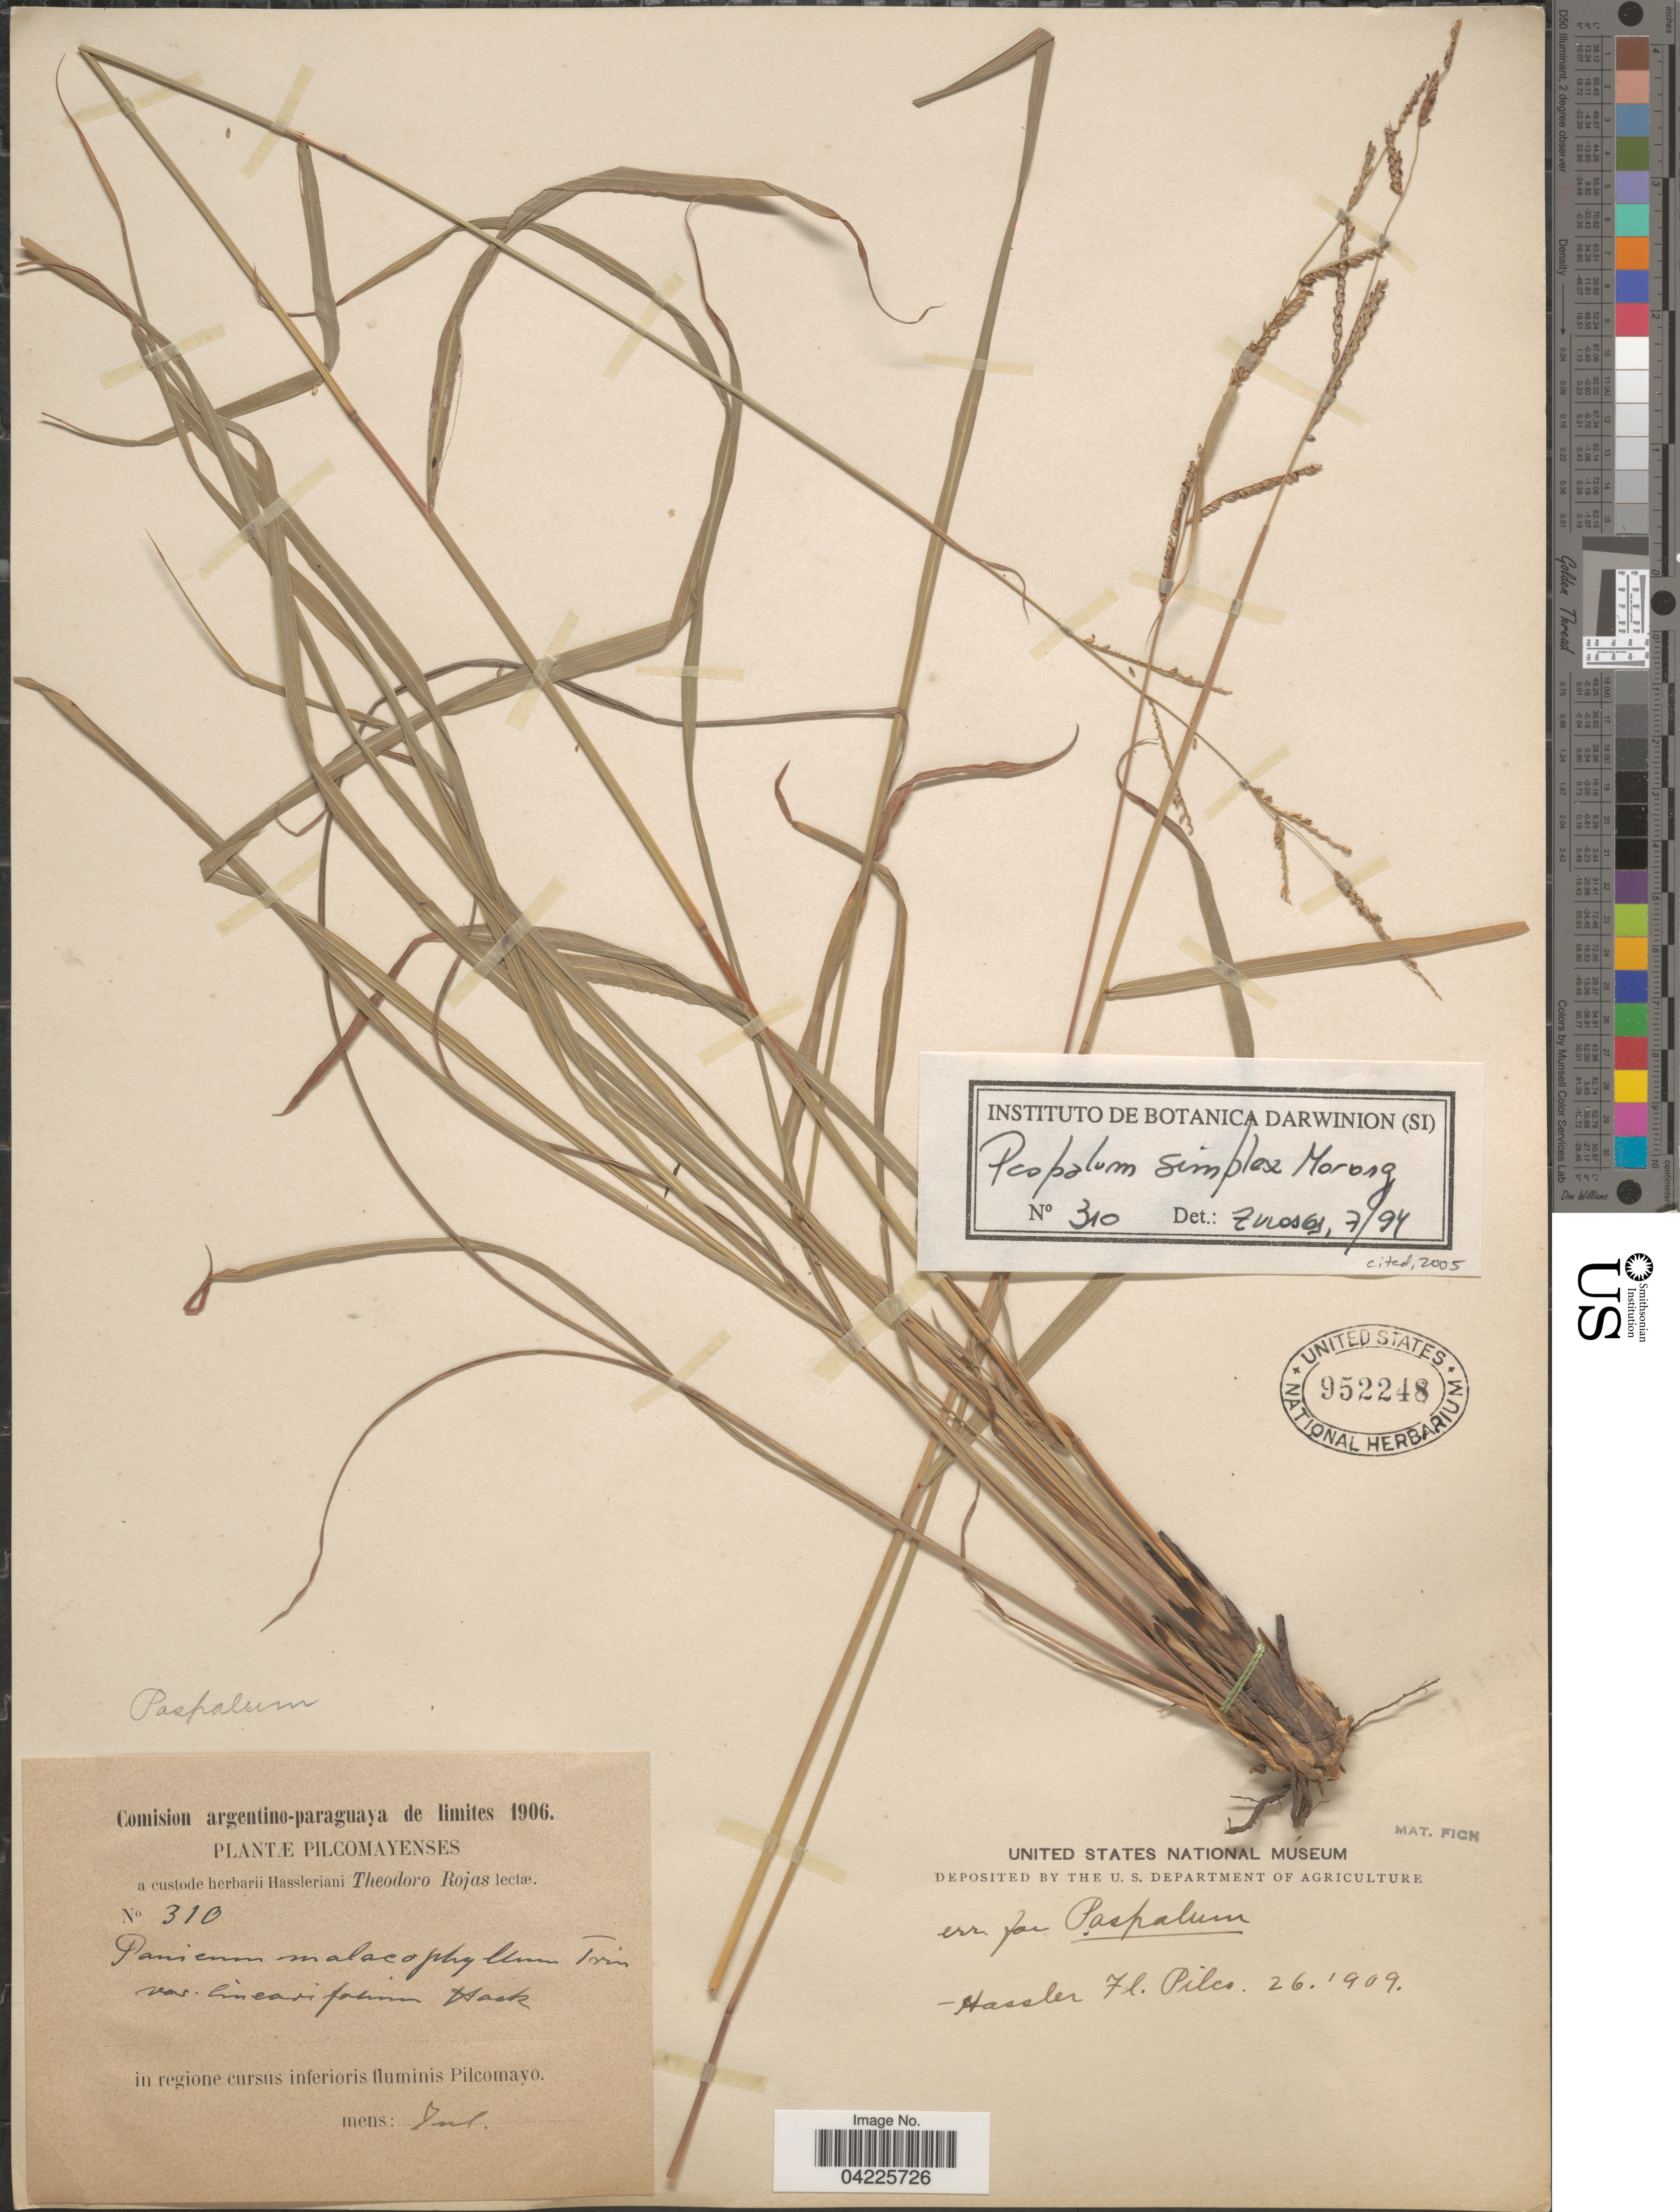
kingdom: Plantae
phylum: Tracheophyta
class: Liliopsida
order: Poales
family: Poaceae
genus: Paspalum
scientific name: Paspalum simplex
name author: Morong in Morong & Britton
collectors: T. Rojas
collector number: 310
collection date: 1906-07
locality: Comision argentino-paraguaya de limites 1906 [unsure placement] In regione cursu inferioris fluminis Pilcomayo.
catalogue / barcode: US 952248